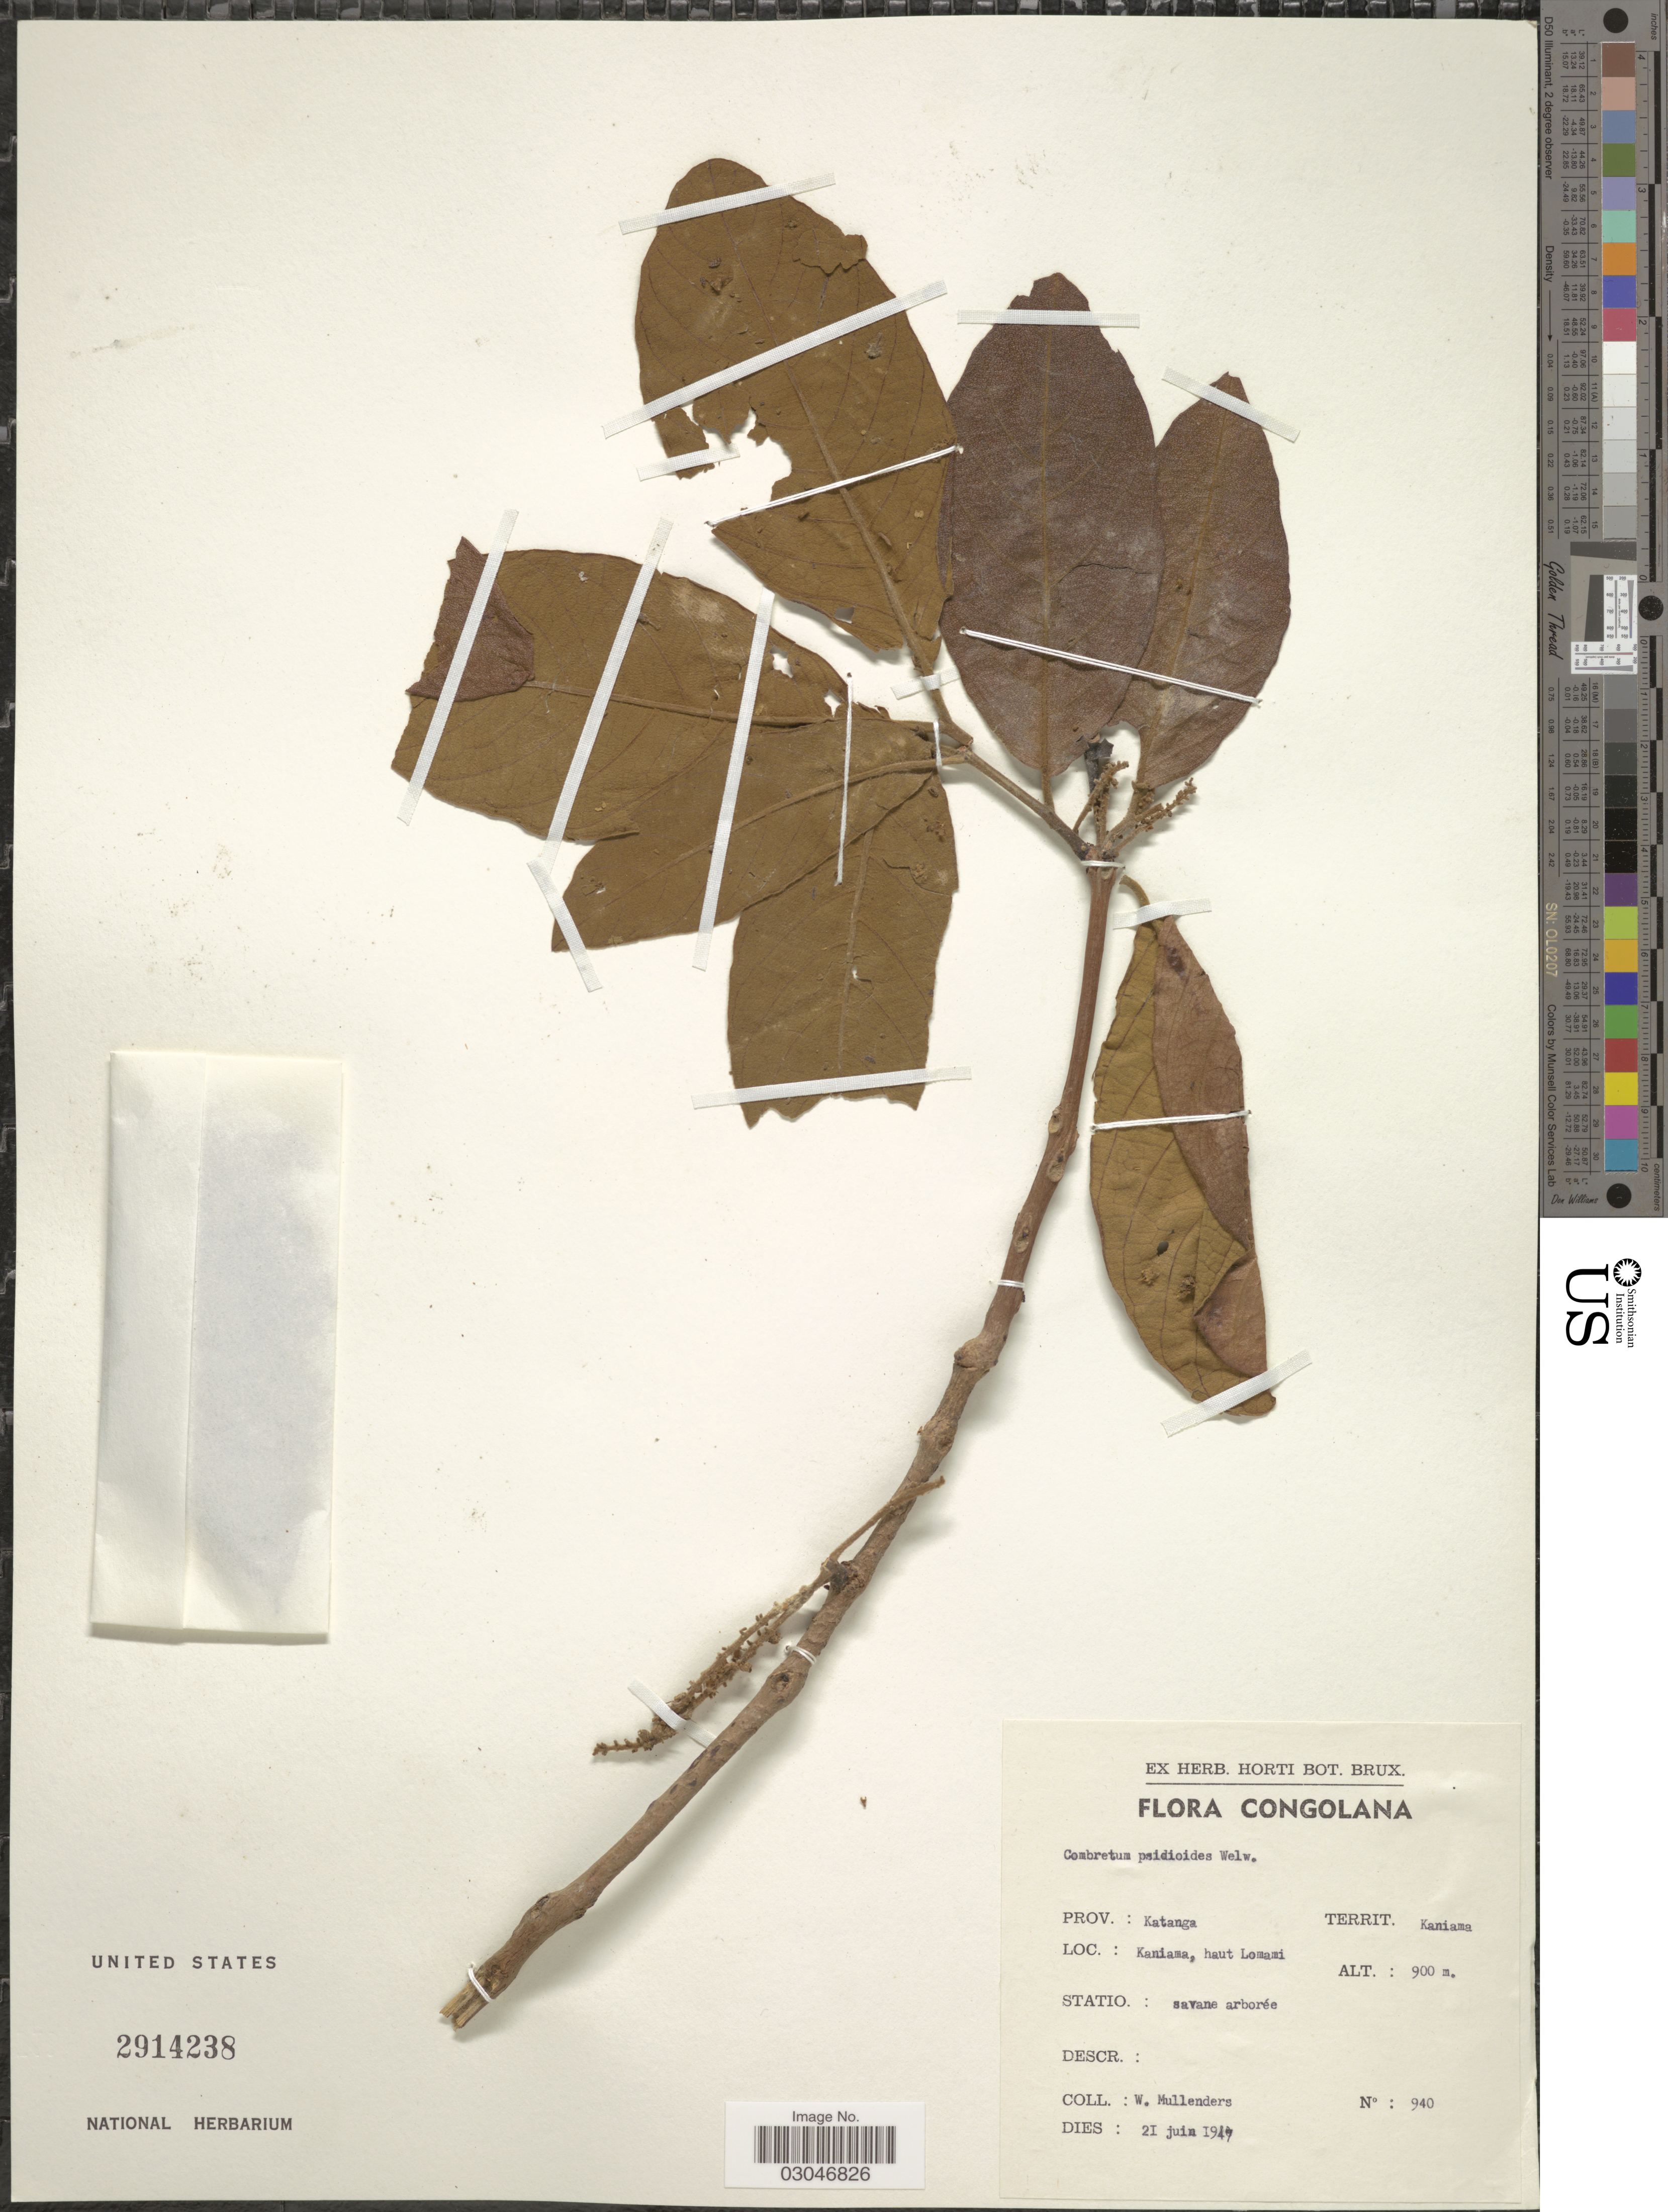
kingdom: Plantae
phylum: Tracheophyta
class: Magnoliopsida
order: Myrtales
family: Combretaceae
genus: Combretum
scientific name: Combretum psidioides subsp. psidioides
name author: Welw.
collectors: W. Mullenders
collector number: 940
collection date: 1917-06-21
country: Congo, Democratic Republic of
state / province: Haut-Lomami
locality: Prov.: Katanga. Territ. Kaniama. Kaniama, haut Lomami.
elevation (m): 900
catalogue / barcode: US 2914238